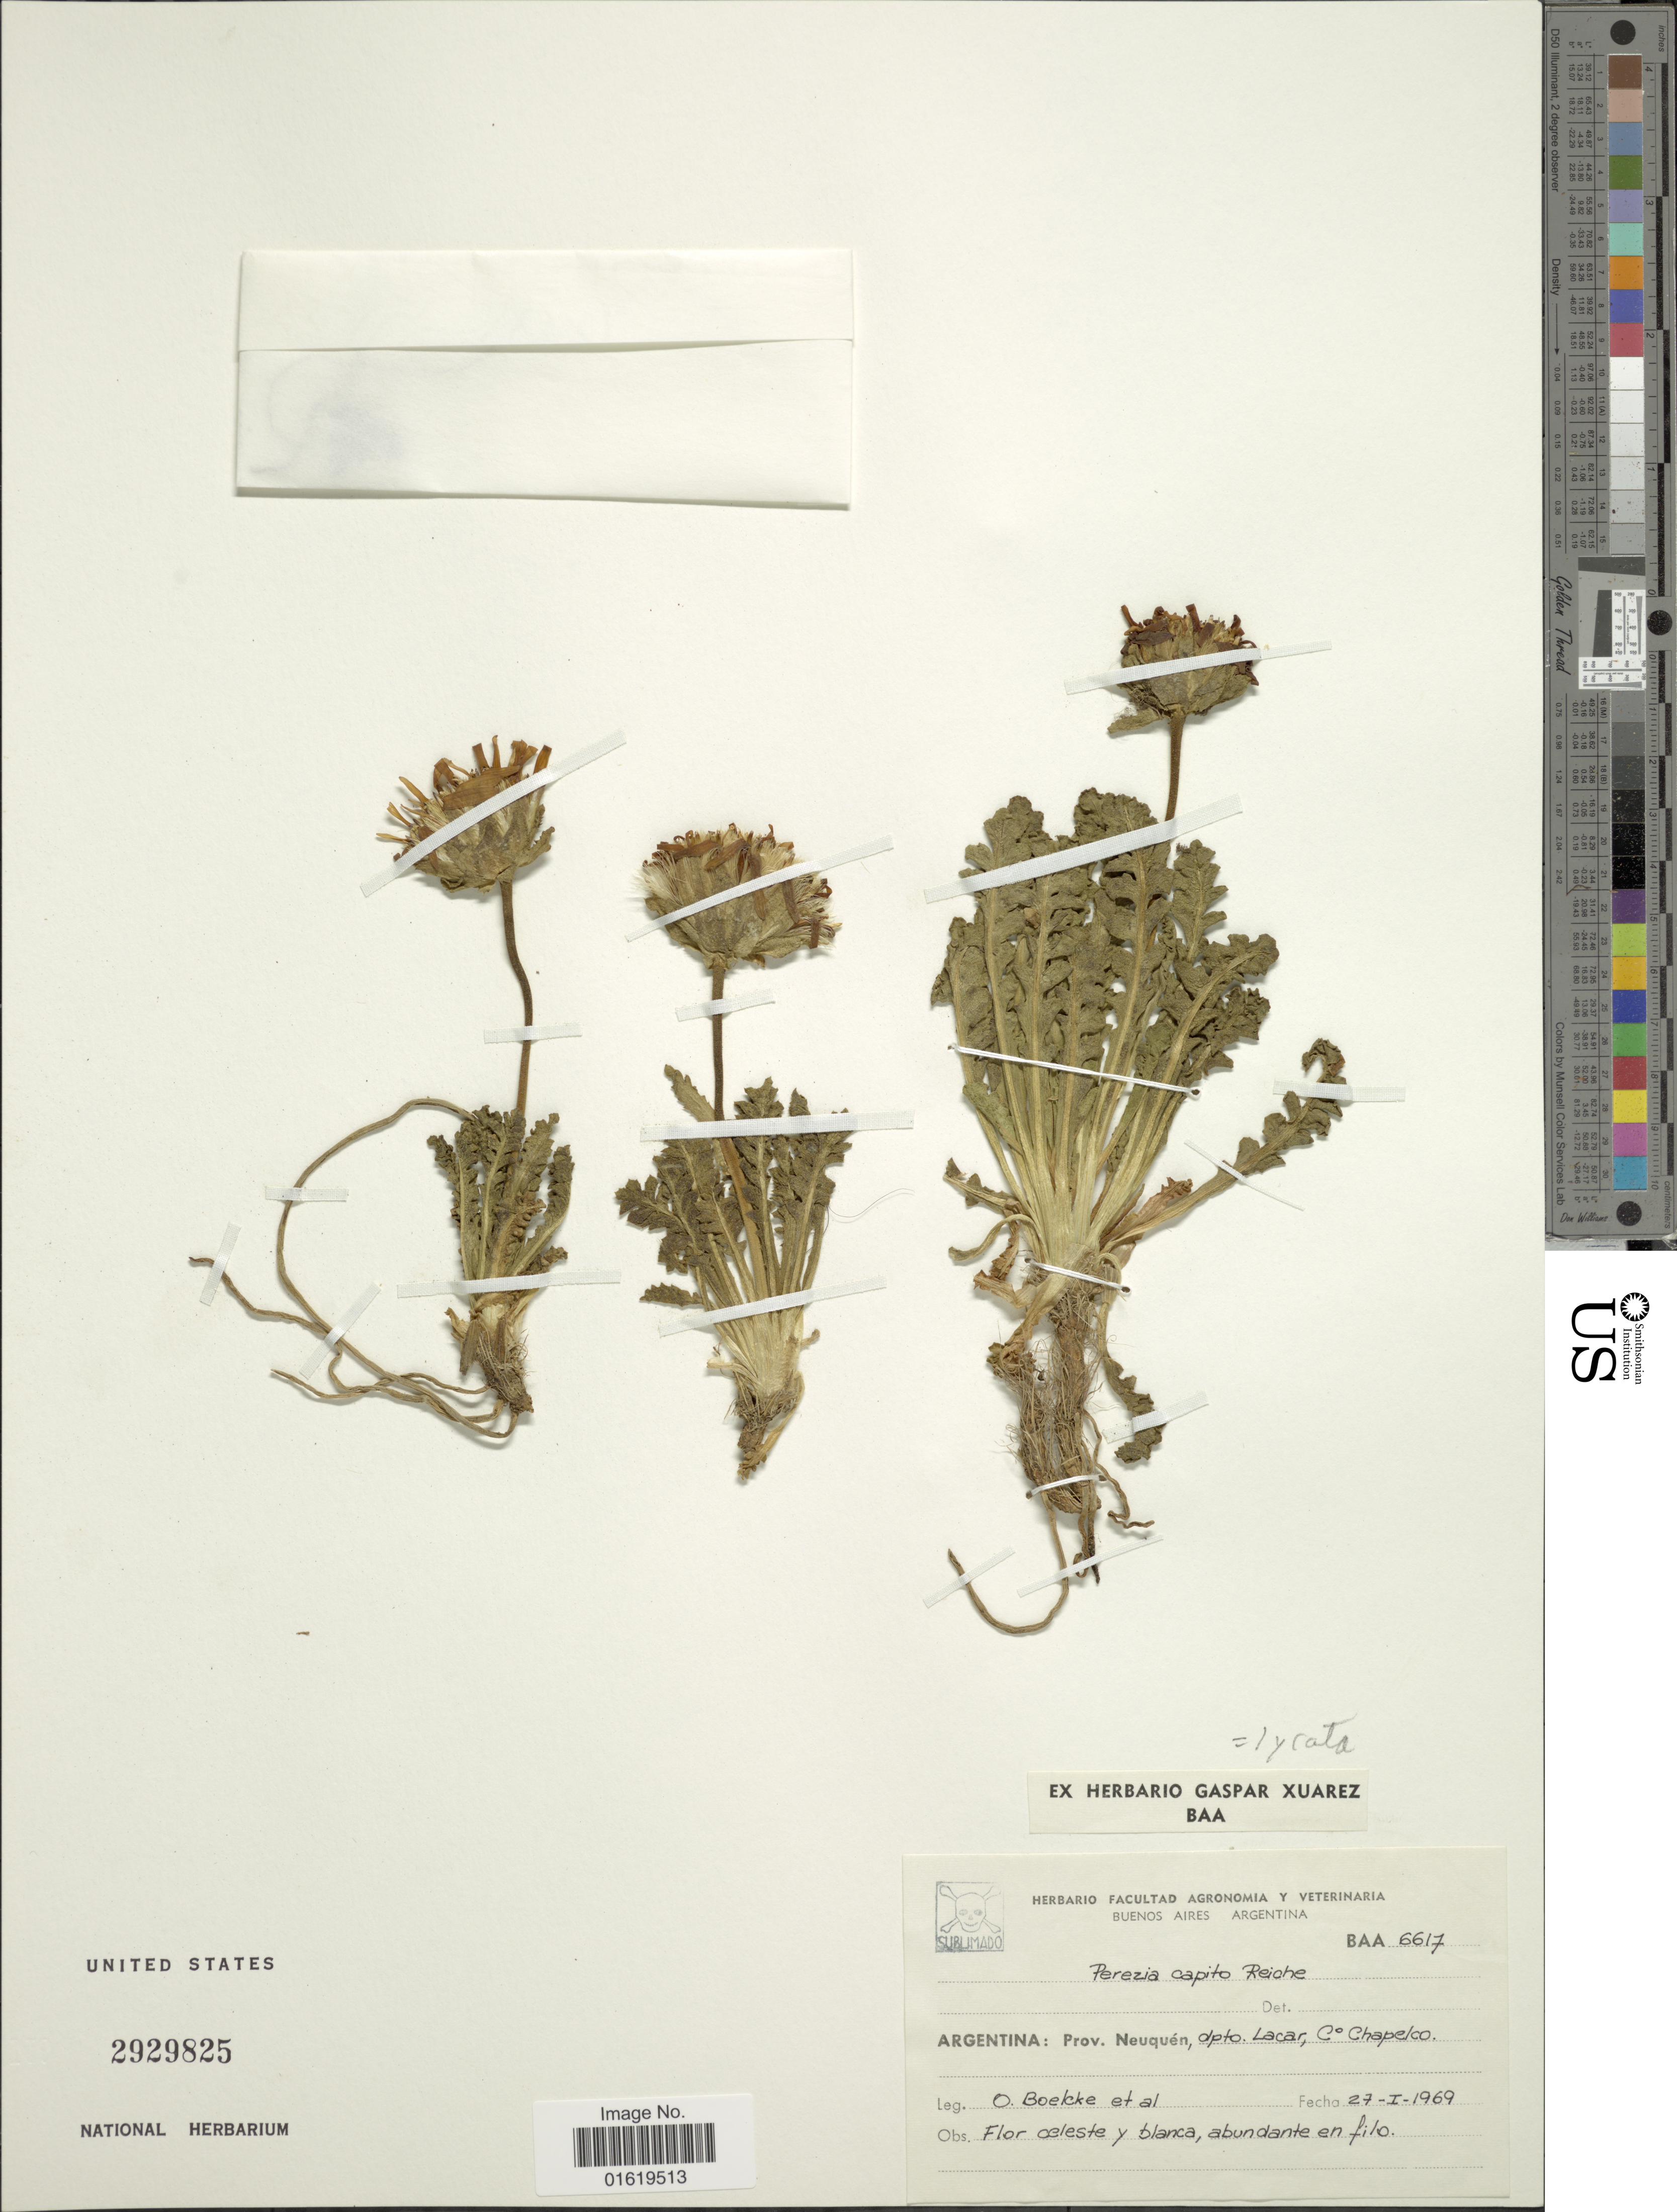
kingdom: Plantae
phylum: Tracheophyta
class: Magnoliopsida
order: Asterales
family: Asteraceae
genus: Perezia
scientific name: Perezia lyrata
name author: Wedd.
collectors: O. Boelcke & et al.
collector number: BAA 6617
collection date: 1969-01-27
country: Argentina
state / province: Neuquen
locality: Argentina: Prov. Neuquén, dpto. Lacar, C° Chapelco.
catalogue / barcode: US 2929825